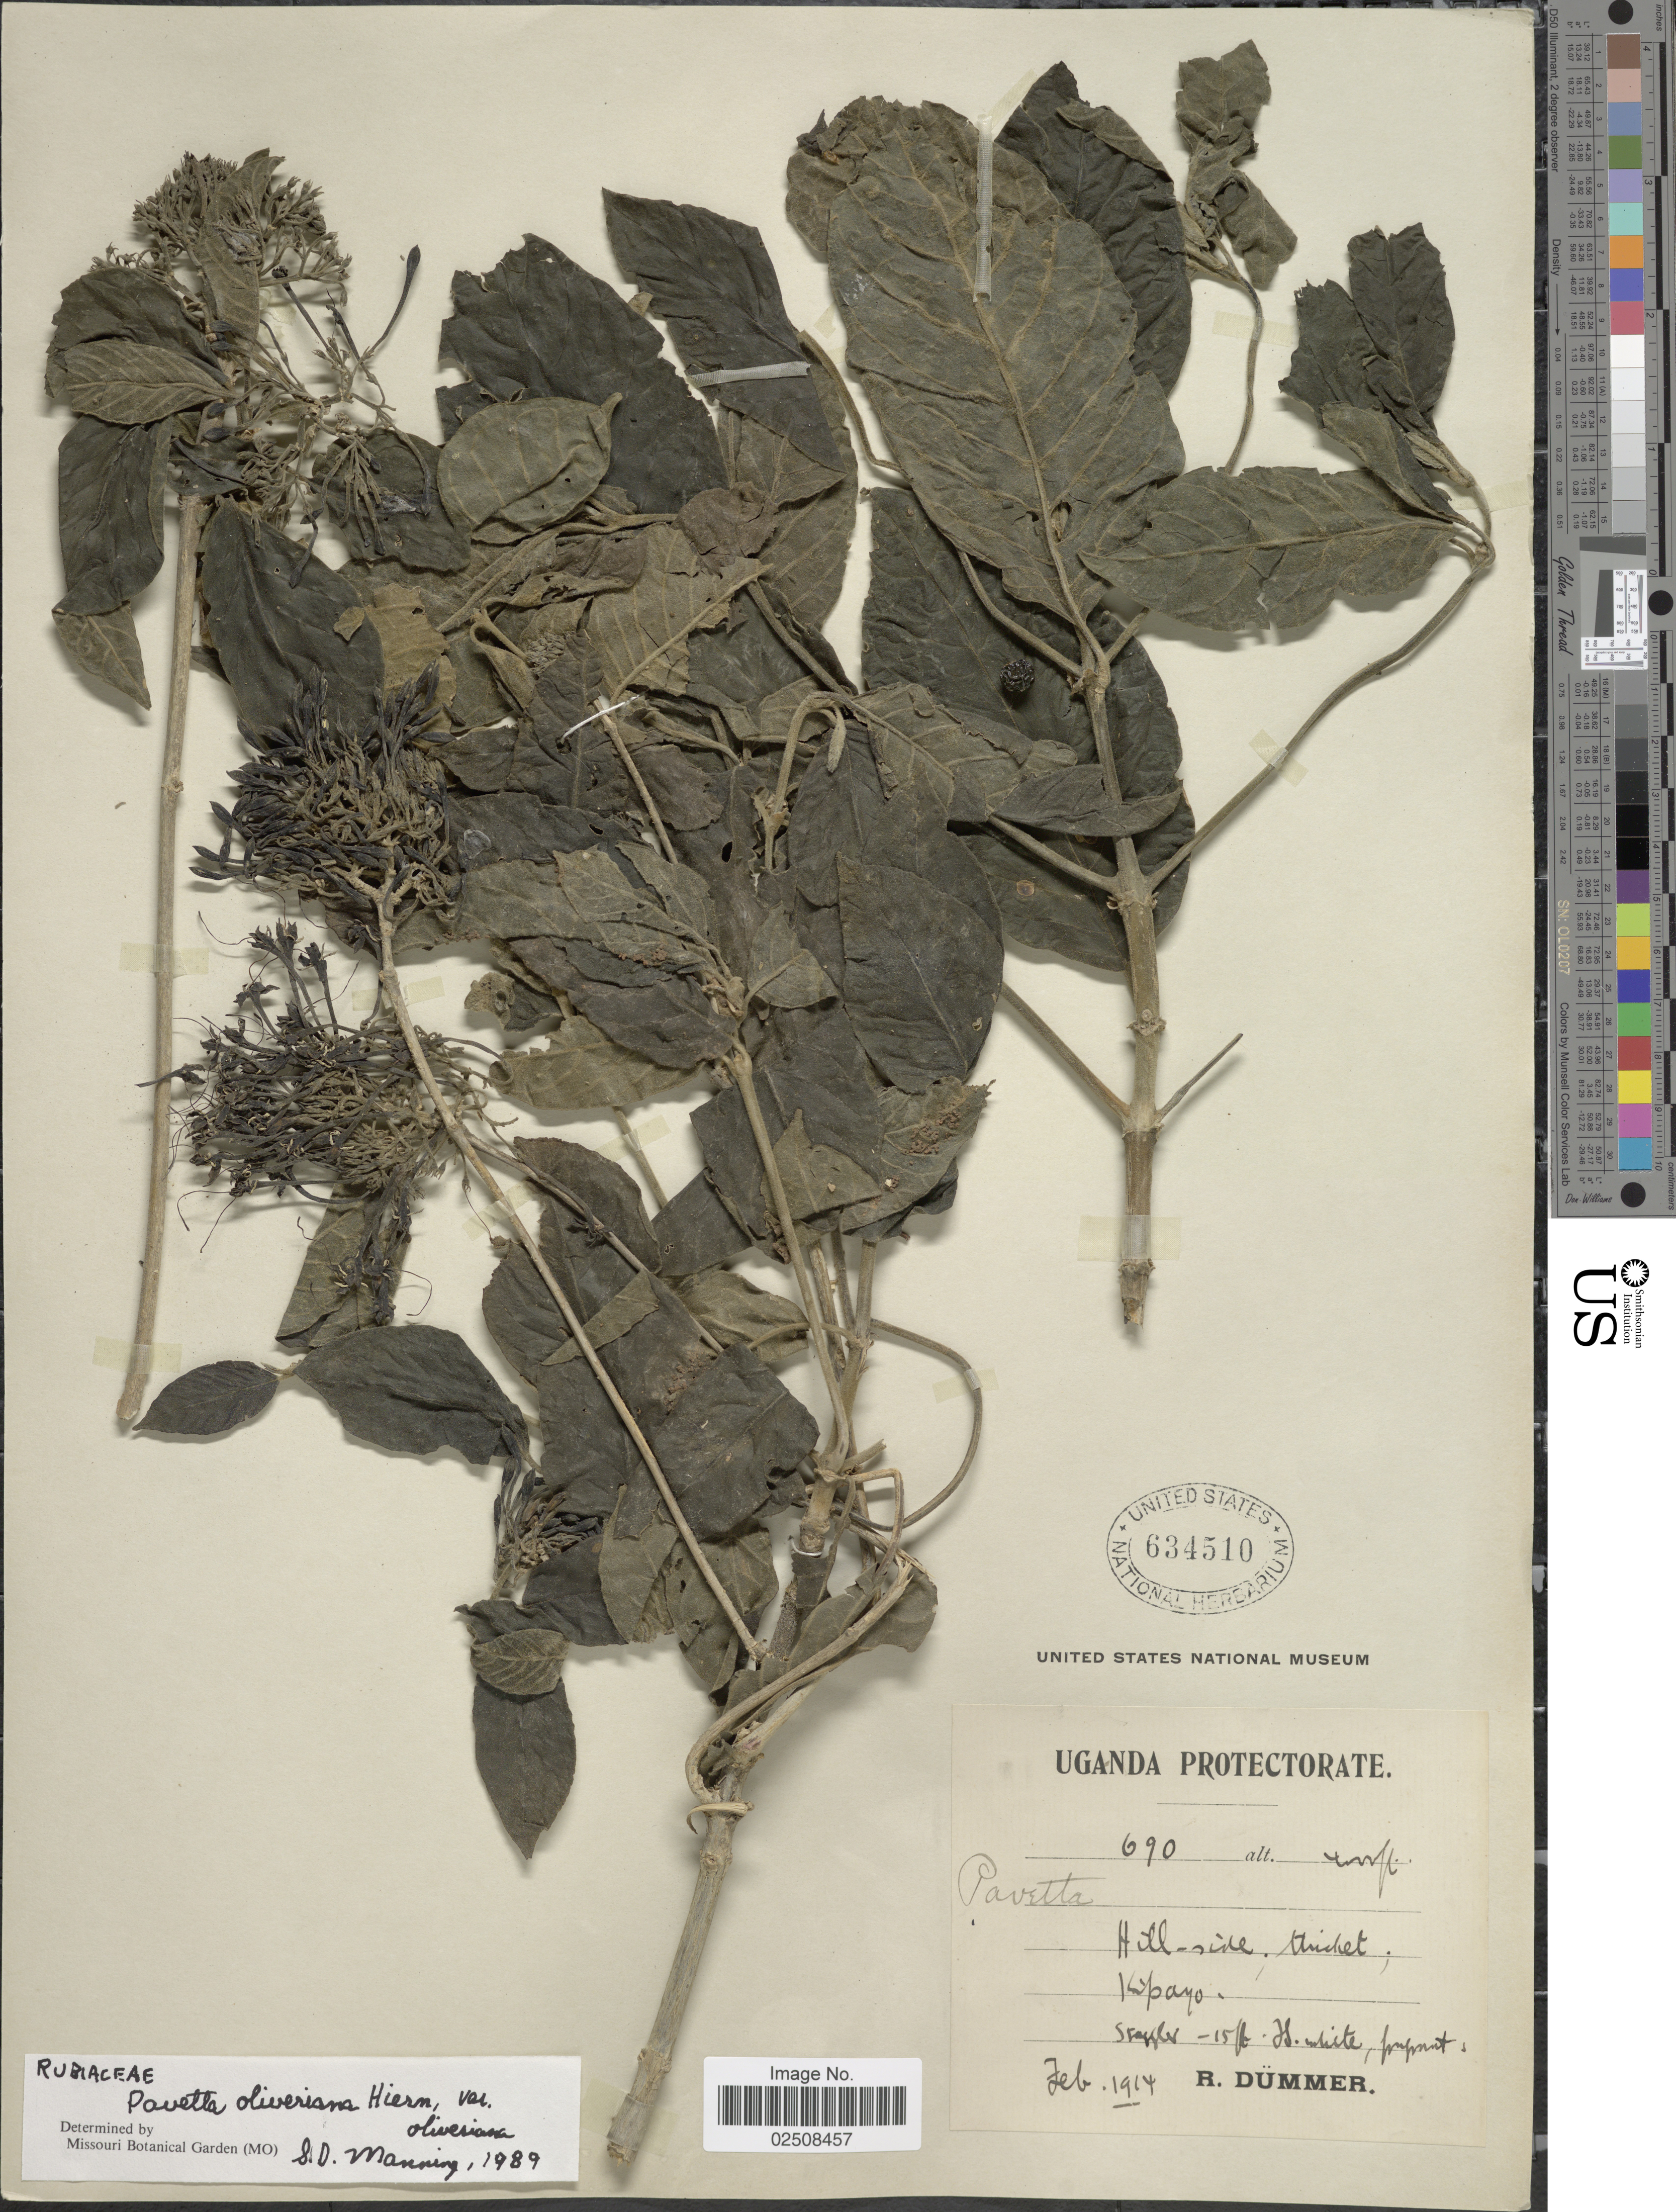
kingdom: Plantae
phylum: Tracheophyta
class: Magnoliopsida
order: Gentianales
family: Rubiaceae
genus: Pavetta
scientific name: Pavetta oliveriana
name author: Hiern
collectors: R. A. Dümmer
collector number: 690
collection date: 1914-02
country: Uganda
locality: Uganda Protectorate. Hill-side thicket, Kipayo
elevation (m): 1219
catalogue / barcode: US 634510